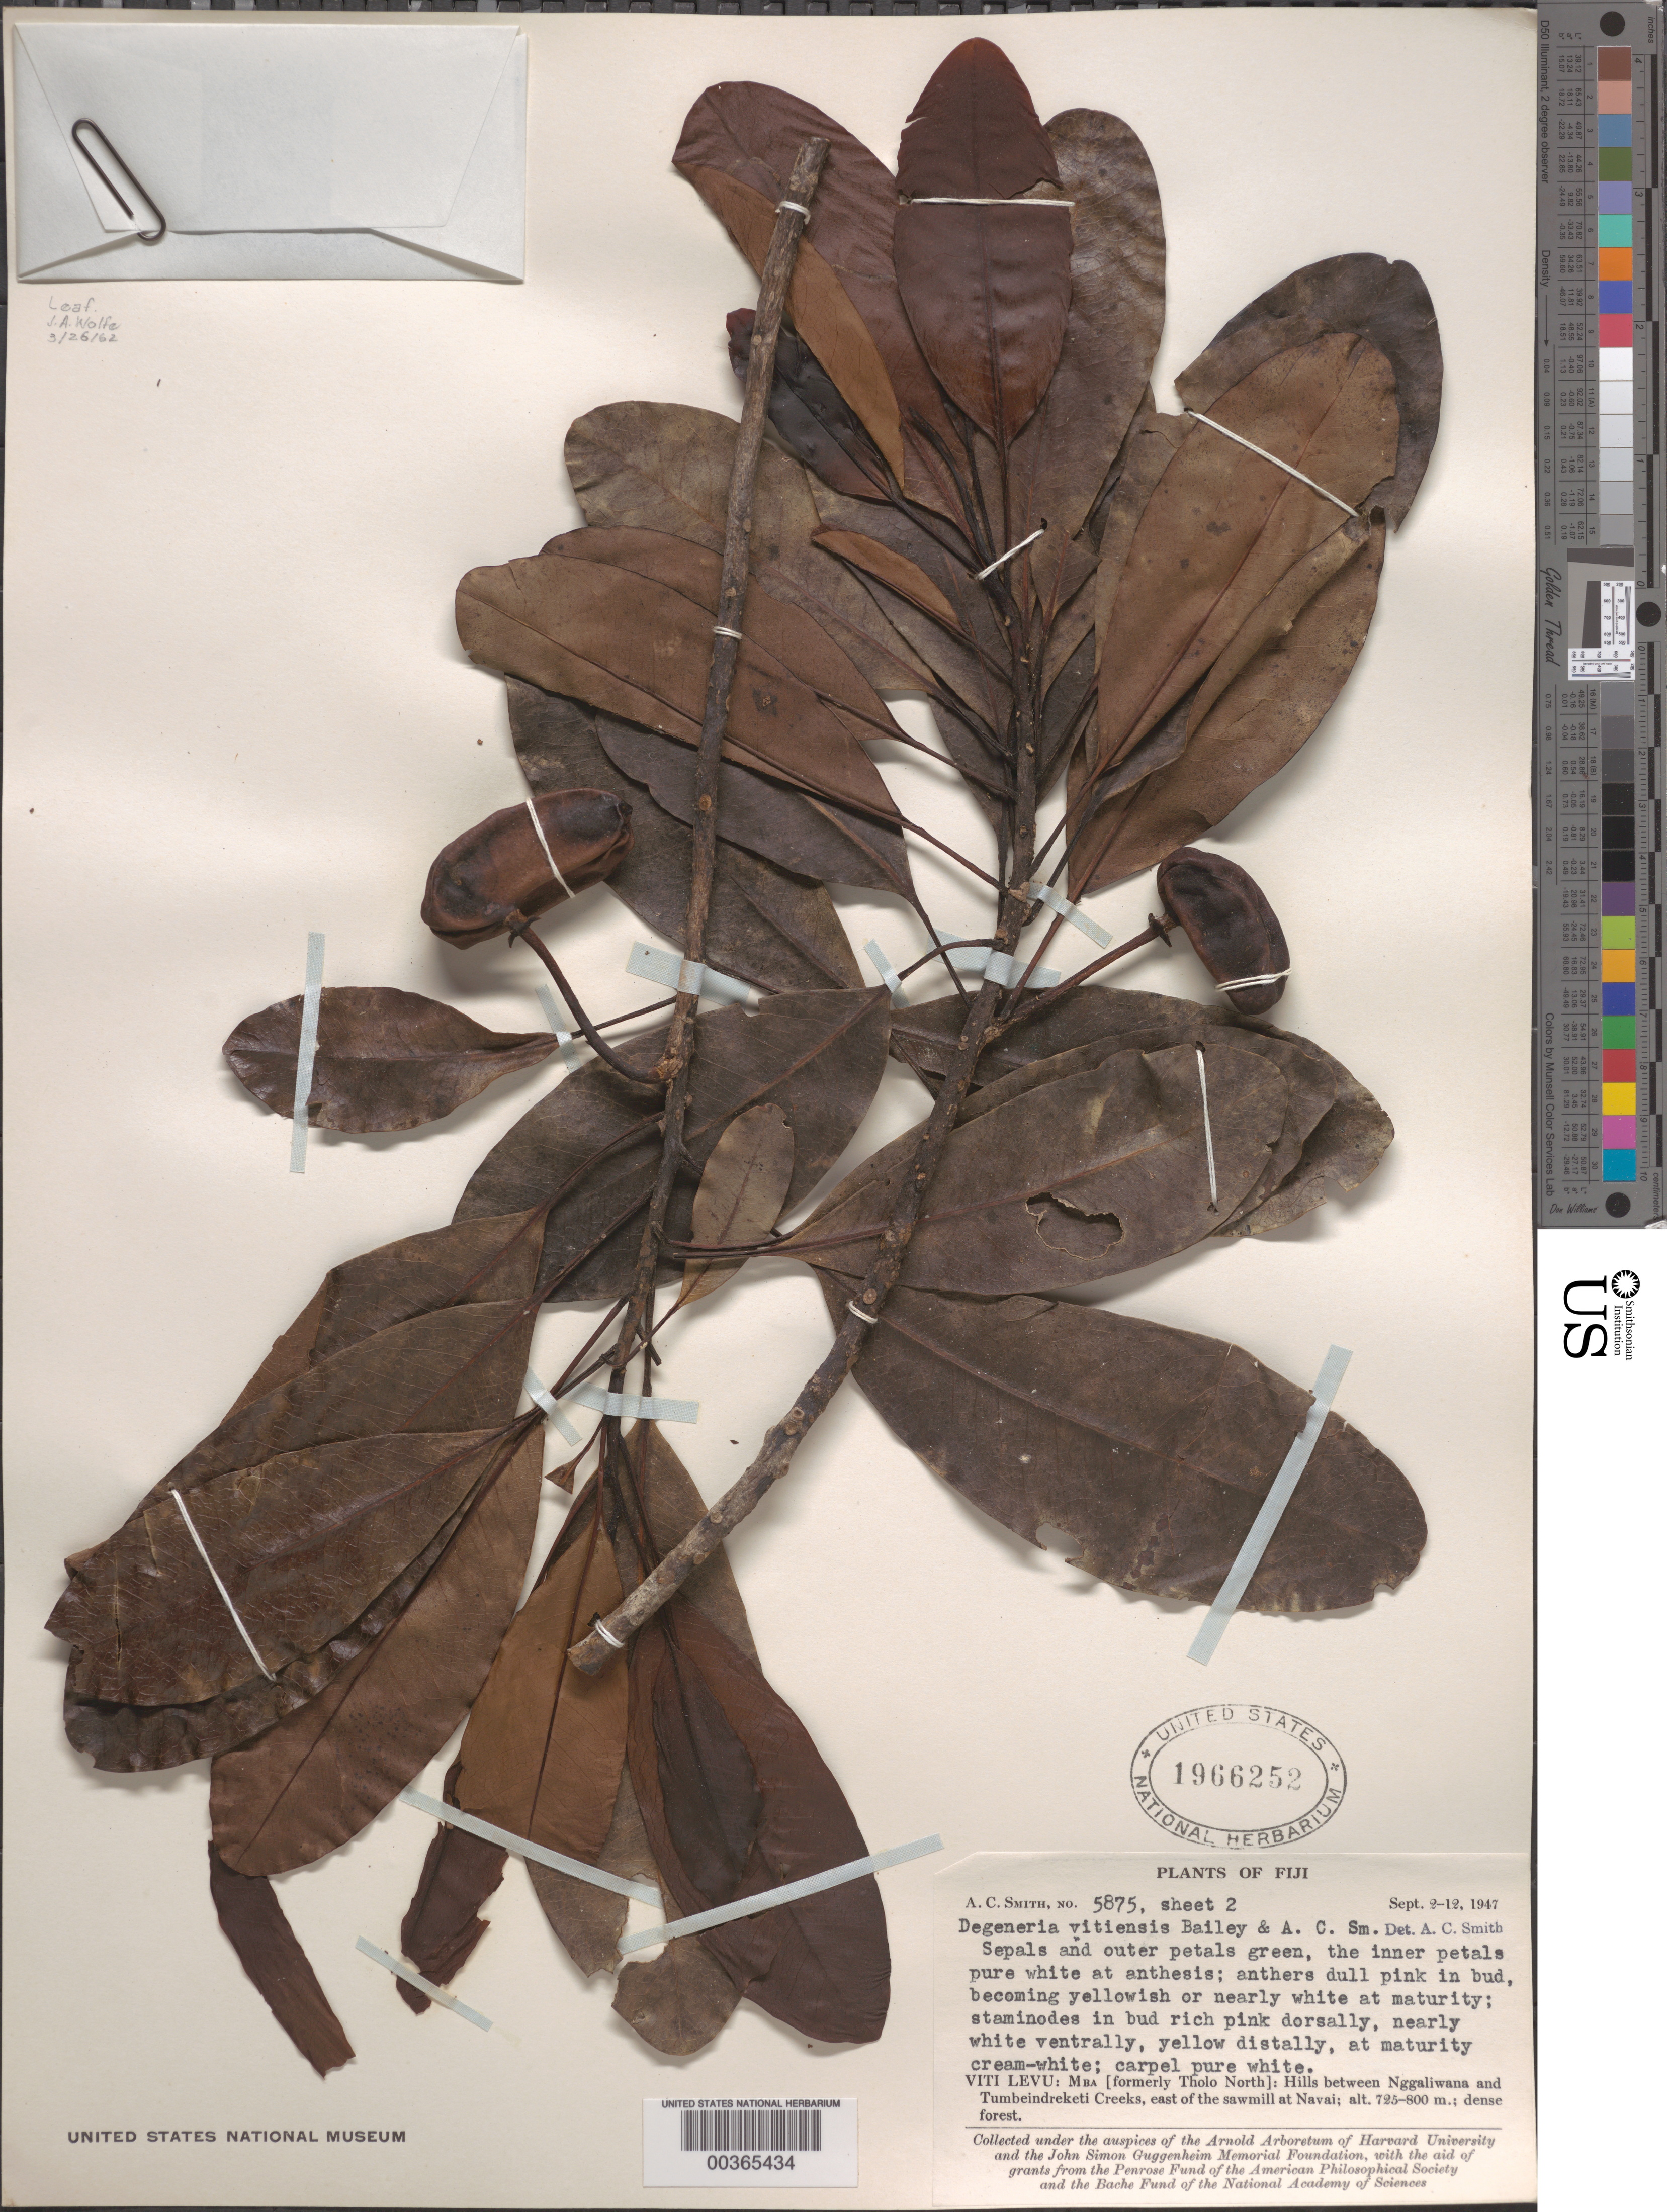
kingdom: Plantae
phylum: Tracheophyta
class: Magnoliopsida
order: Magnoliales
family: Degeneriaceae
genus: Degeneria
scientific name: Degeneria vitiensis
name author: L.W. Bailey & A.C. Sm.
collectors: A. C. Smith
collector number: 5875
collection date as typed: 02 Sep 1947 to 12 Sep 1947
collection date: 1947-09-02/1947-09-12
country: Fiji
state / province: Western Division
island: Viti Levu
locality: Mba Prov., between nggaliwana and tumbeindreketi creeks, e of sawmill at navai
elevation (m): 725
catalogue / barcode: US 1966252